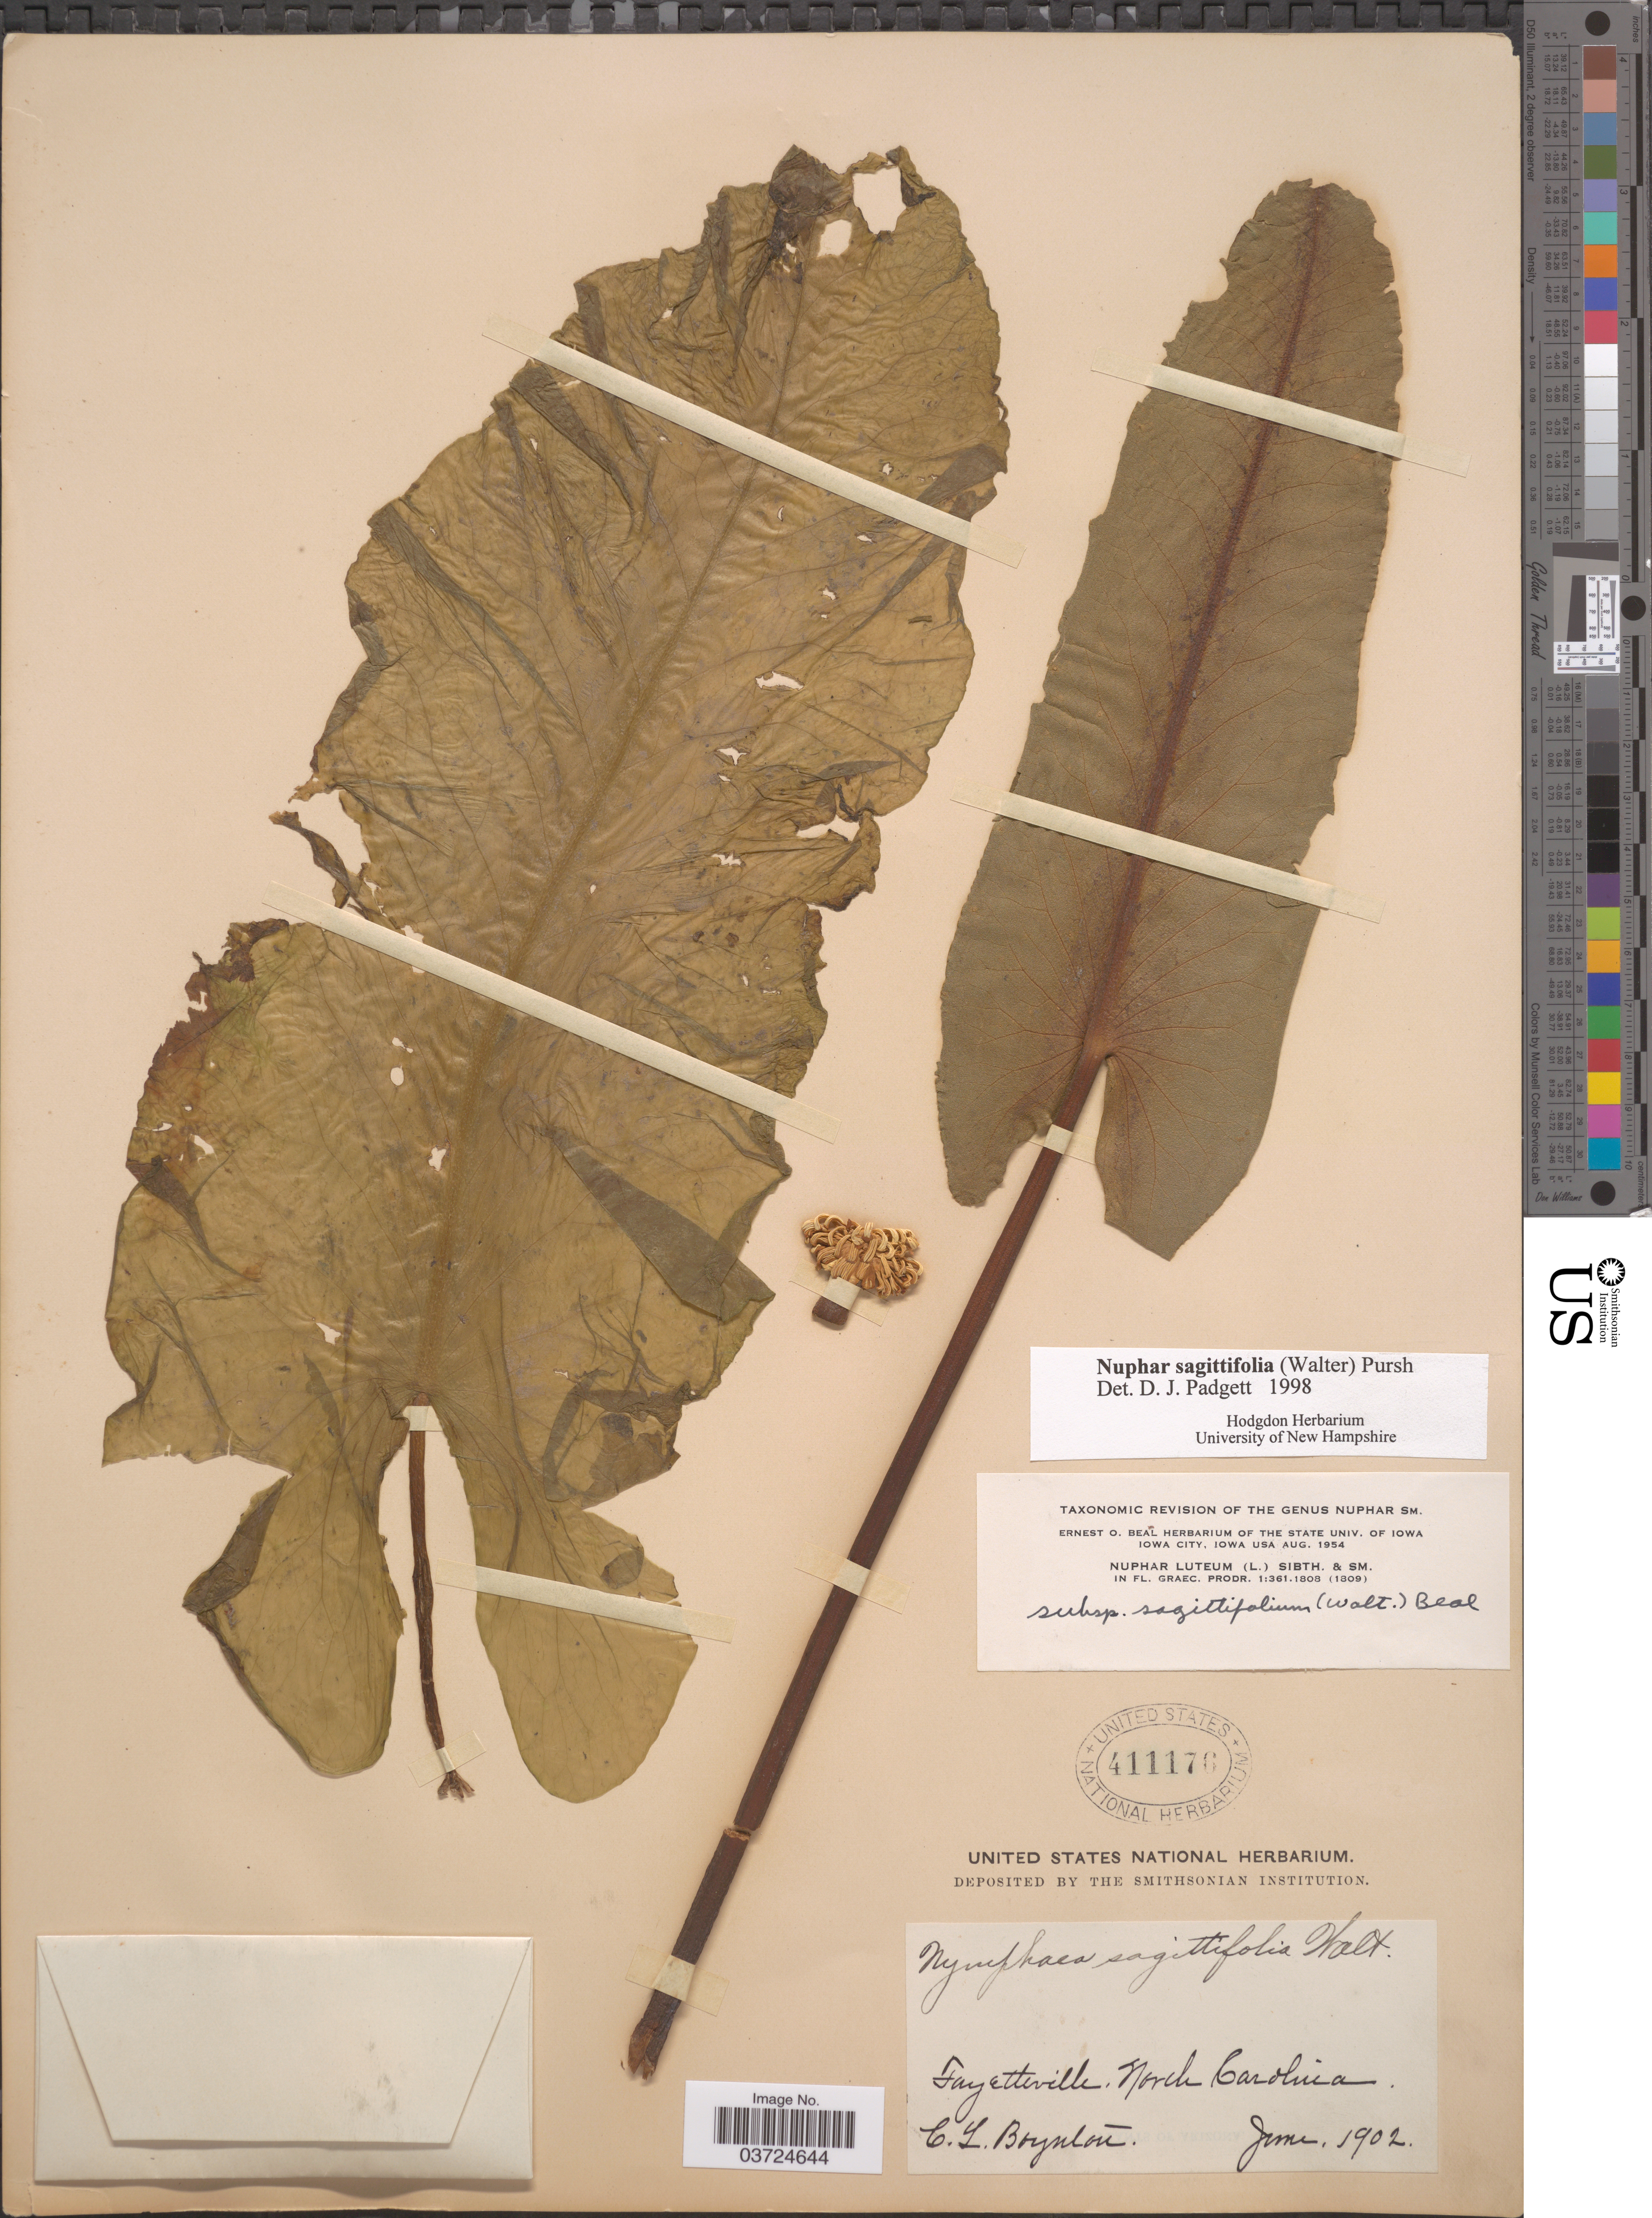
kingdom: Plantae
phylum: Tracheophyta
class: Magnoliopsida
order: Nymphaeales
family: Nymphaeaceae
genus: Nuphar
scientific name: Nuphar lutea subsp. sagittifolia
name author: (Walter) E.O. Beal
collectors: C. L. Boynton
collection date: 1902-06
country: United States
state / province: North Carolina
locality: Fayetteville.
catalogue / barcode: US 411176